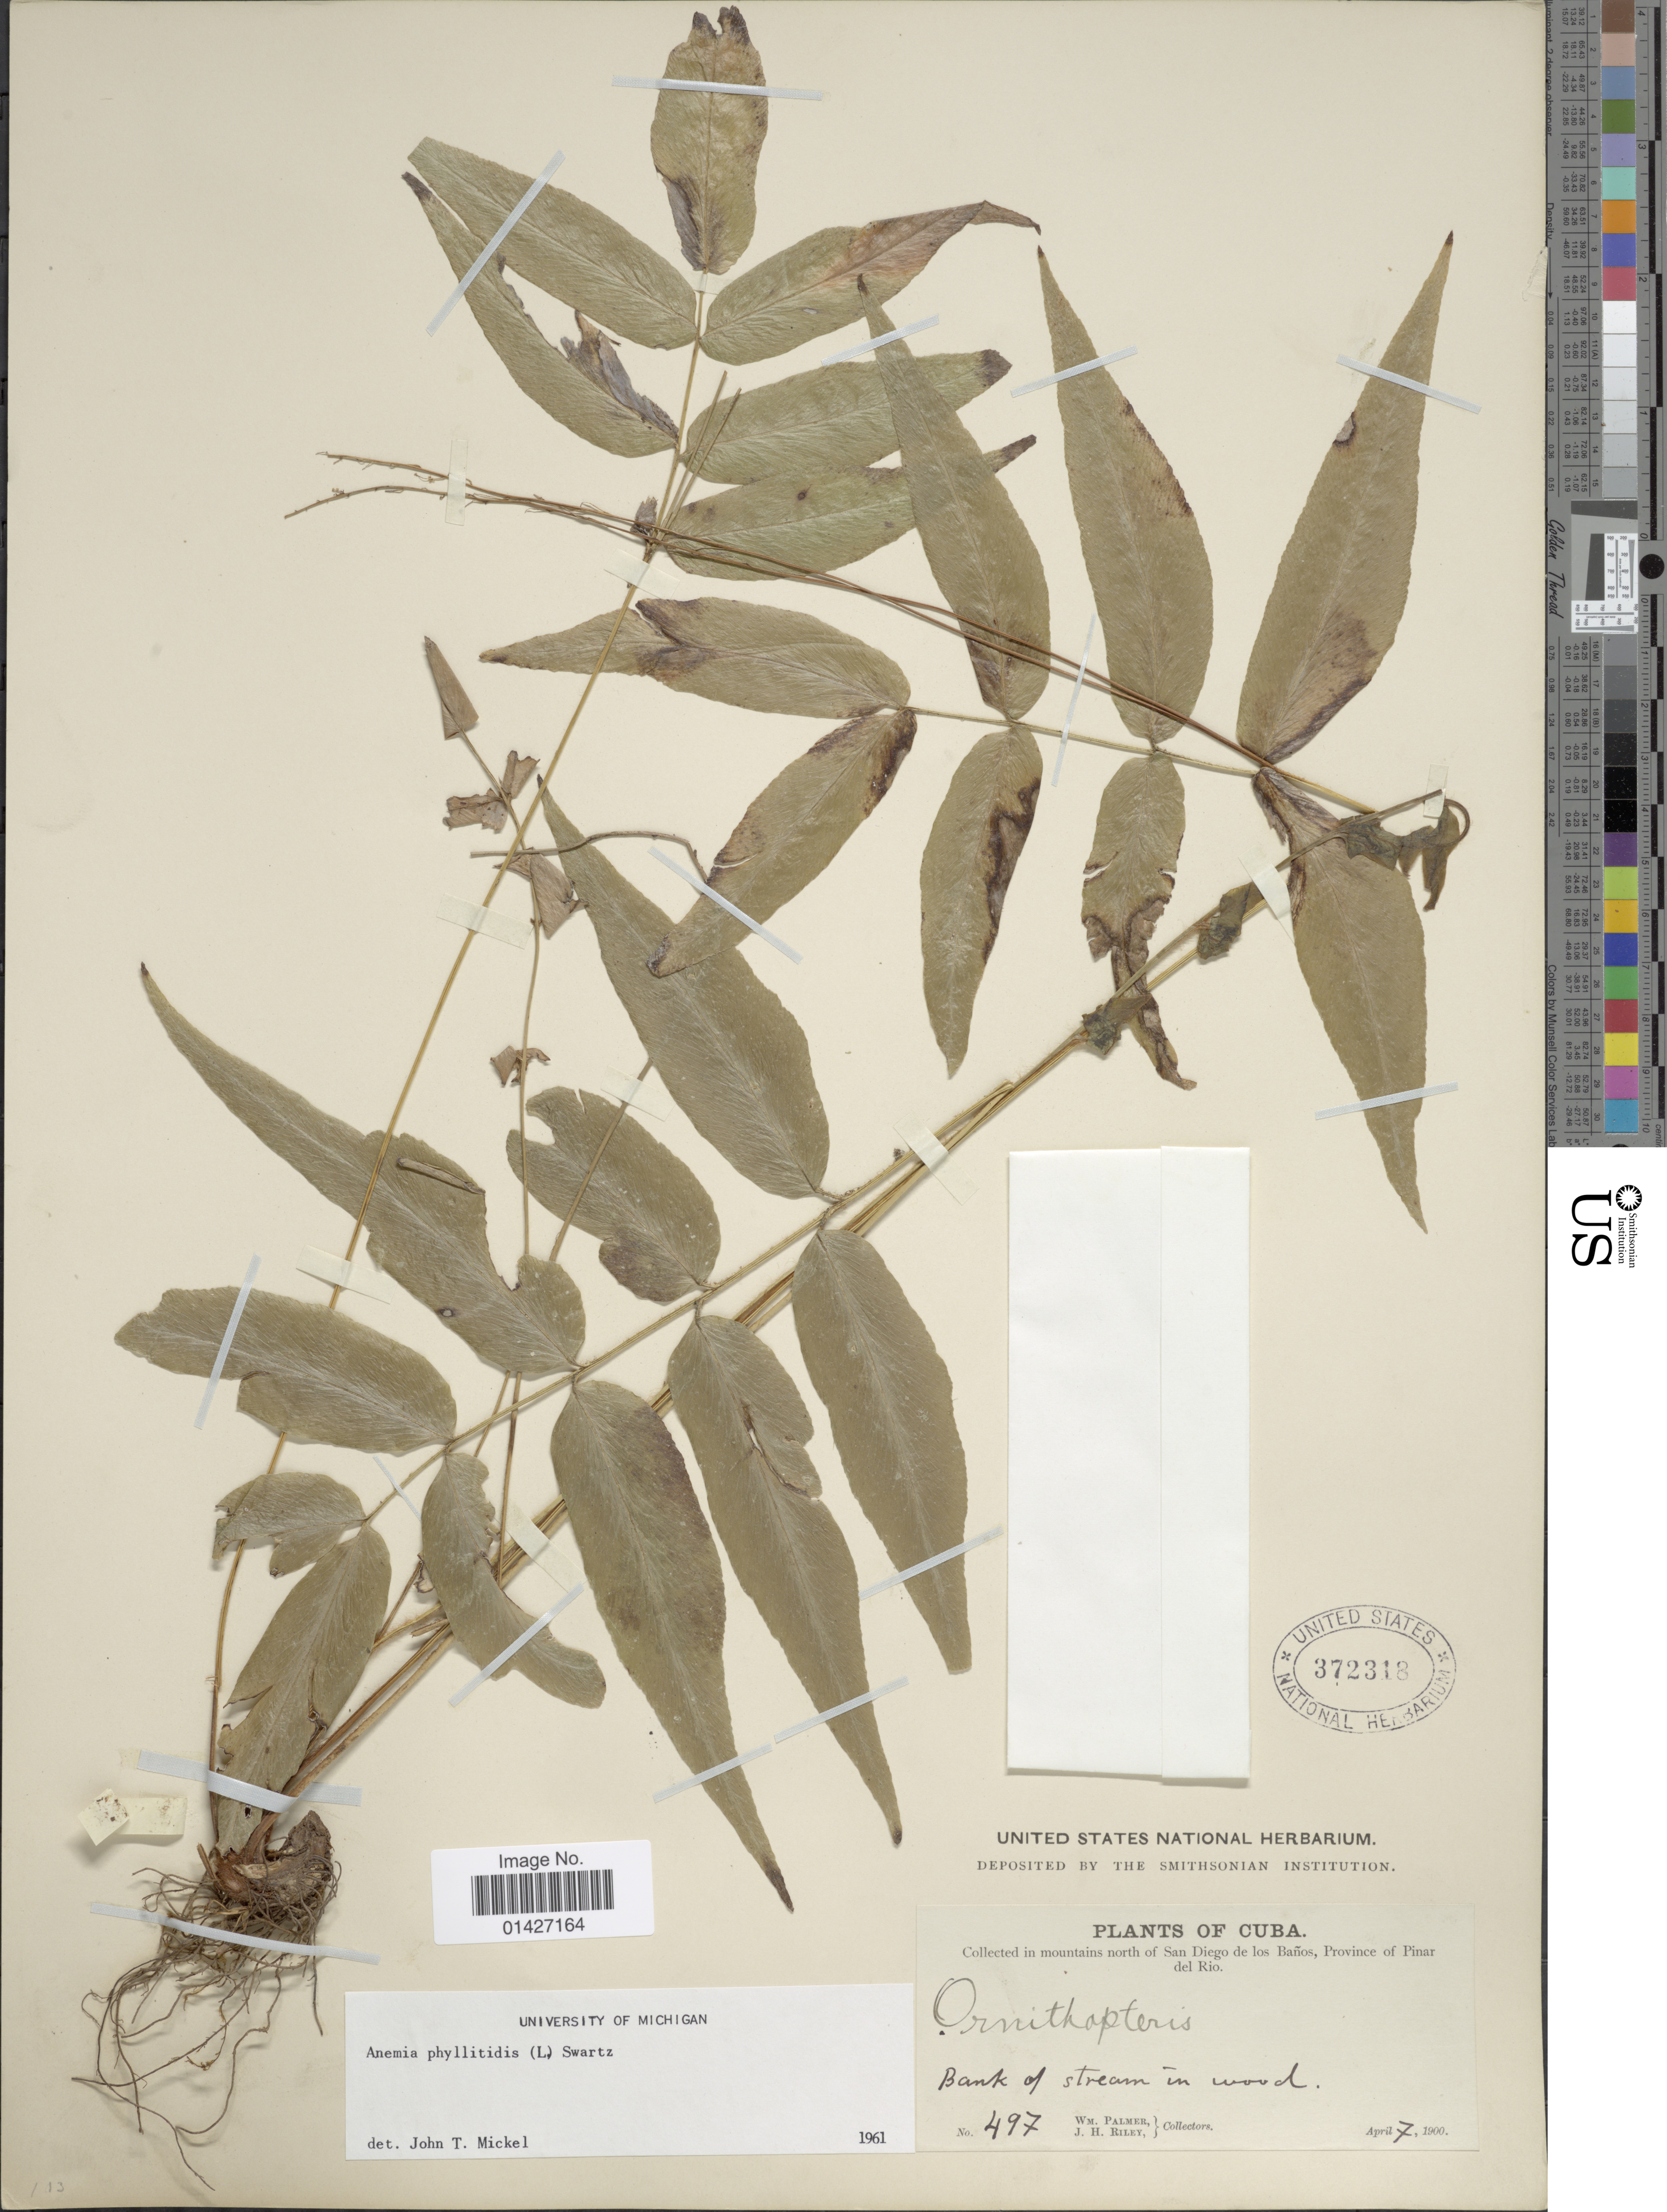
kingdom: Plantae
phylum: Tracheophyta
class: Polypodiopsida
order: Schizaeales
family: Anemiaceae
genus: Anemia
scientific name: Anemia phyllitidis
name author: (L.) Sw.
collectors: W. M. Palmer & J. H. Riley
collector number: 497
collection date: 1900-04-07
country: Cuba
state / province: Pinar del Río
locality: Mountains north of san Diego de los Baños, Province of Pinar del Rio. Bank of stream in wood.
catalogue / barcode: US 372318